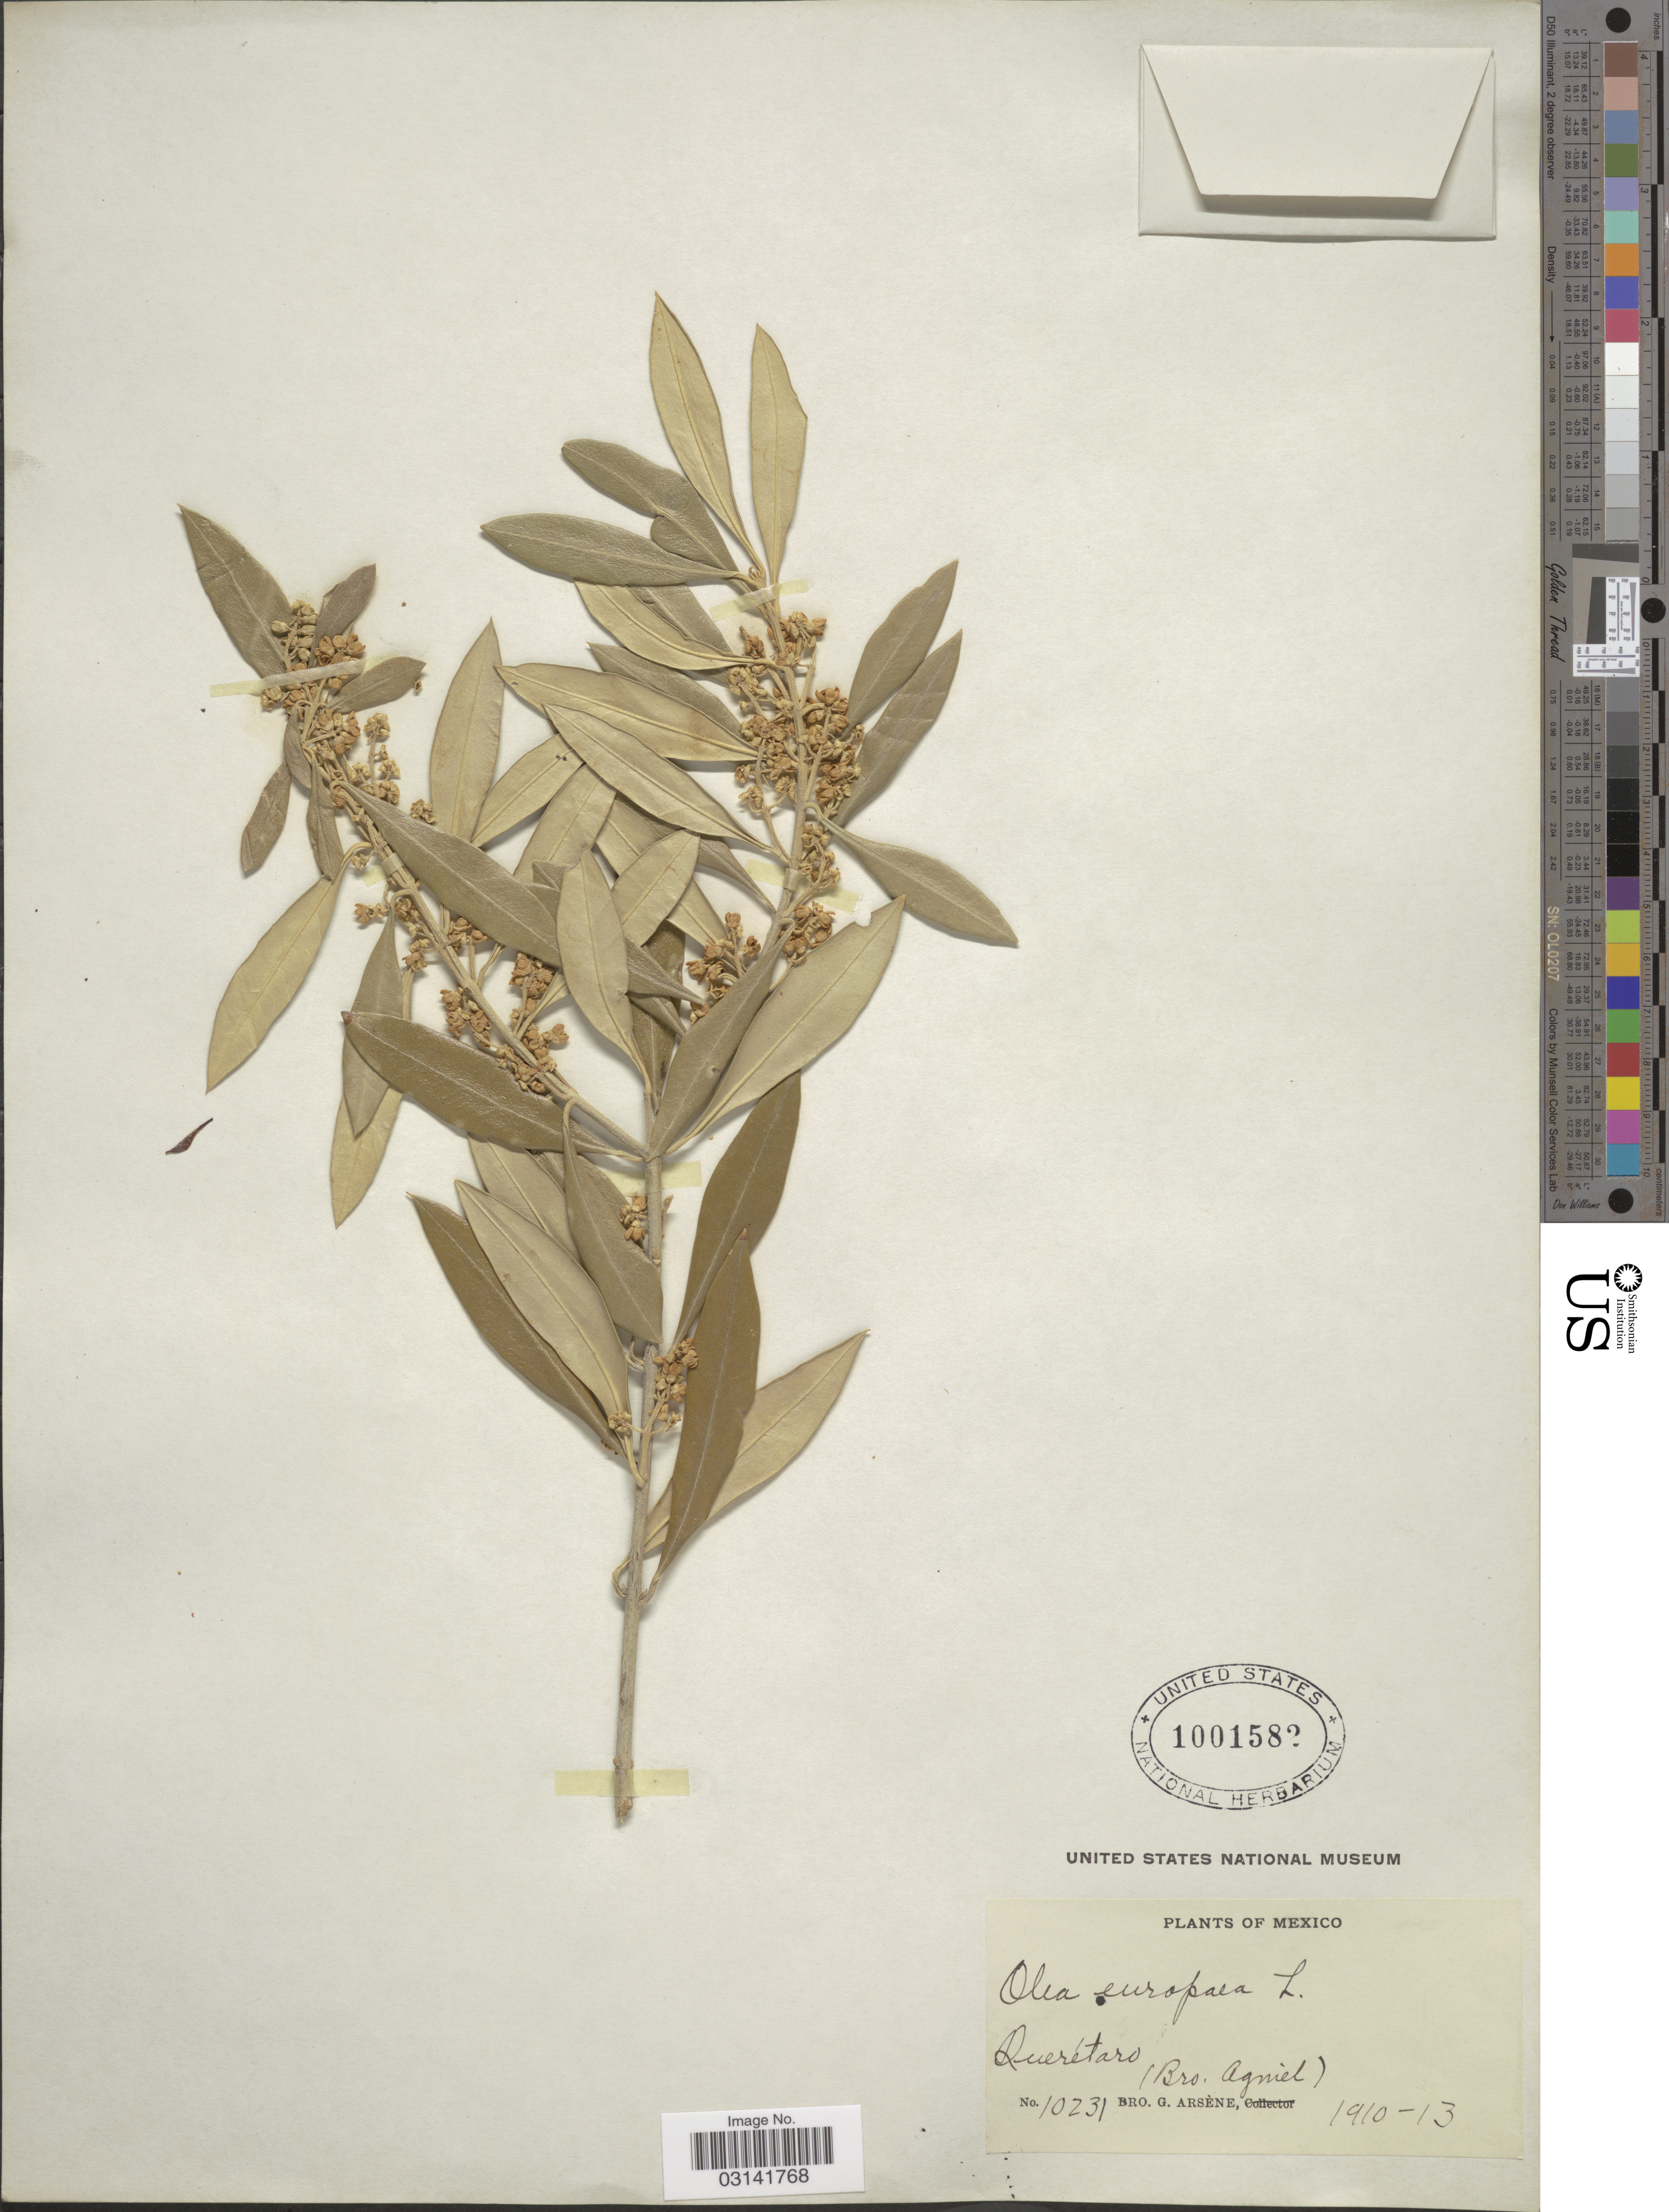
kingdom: Plantae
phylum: Tracheophyta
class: Magnoliopsida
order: Lamiales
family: Oleaceae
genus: Olea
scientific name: Olea europaea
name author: L.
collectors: Bro. G. Arsène & Bro. Agniel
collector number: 10231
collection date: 1910/1913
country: Mexico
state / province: Querétaro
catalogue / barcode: US 1001582